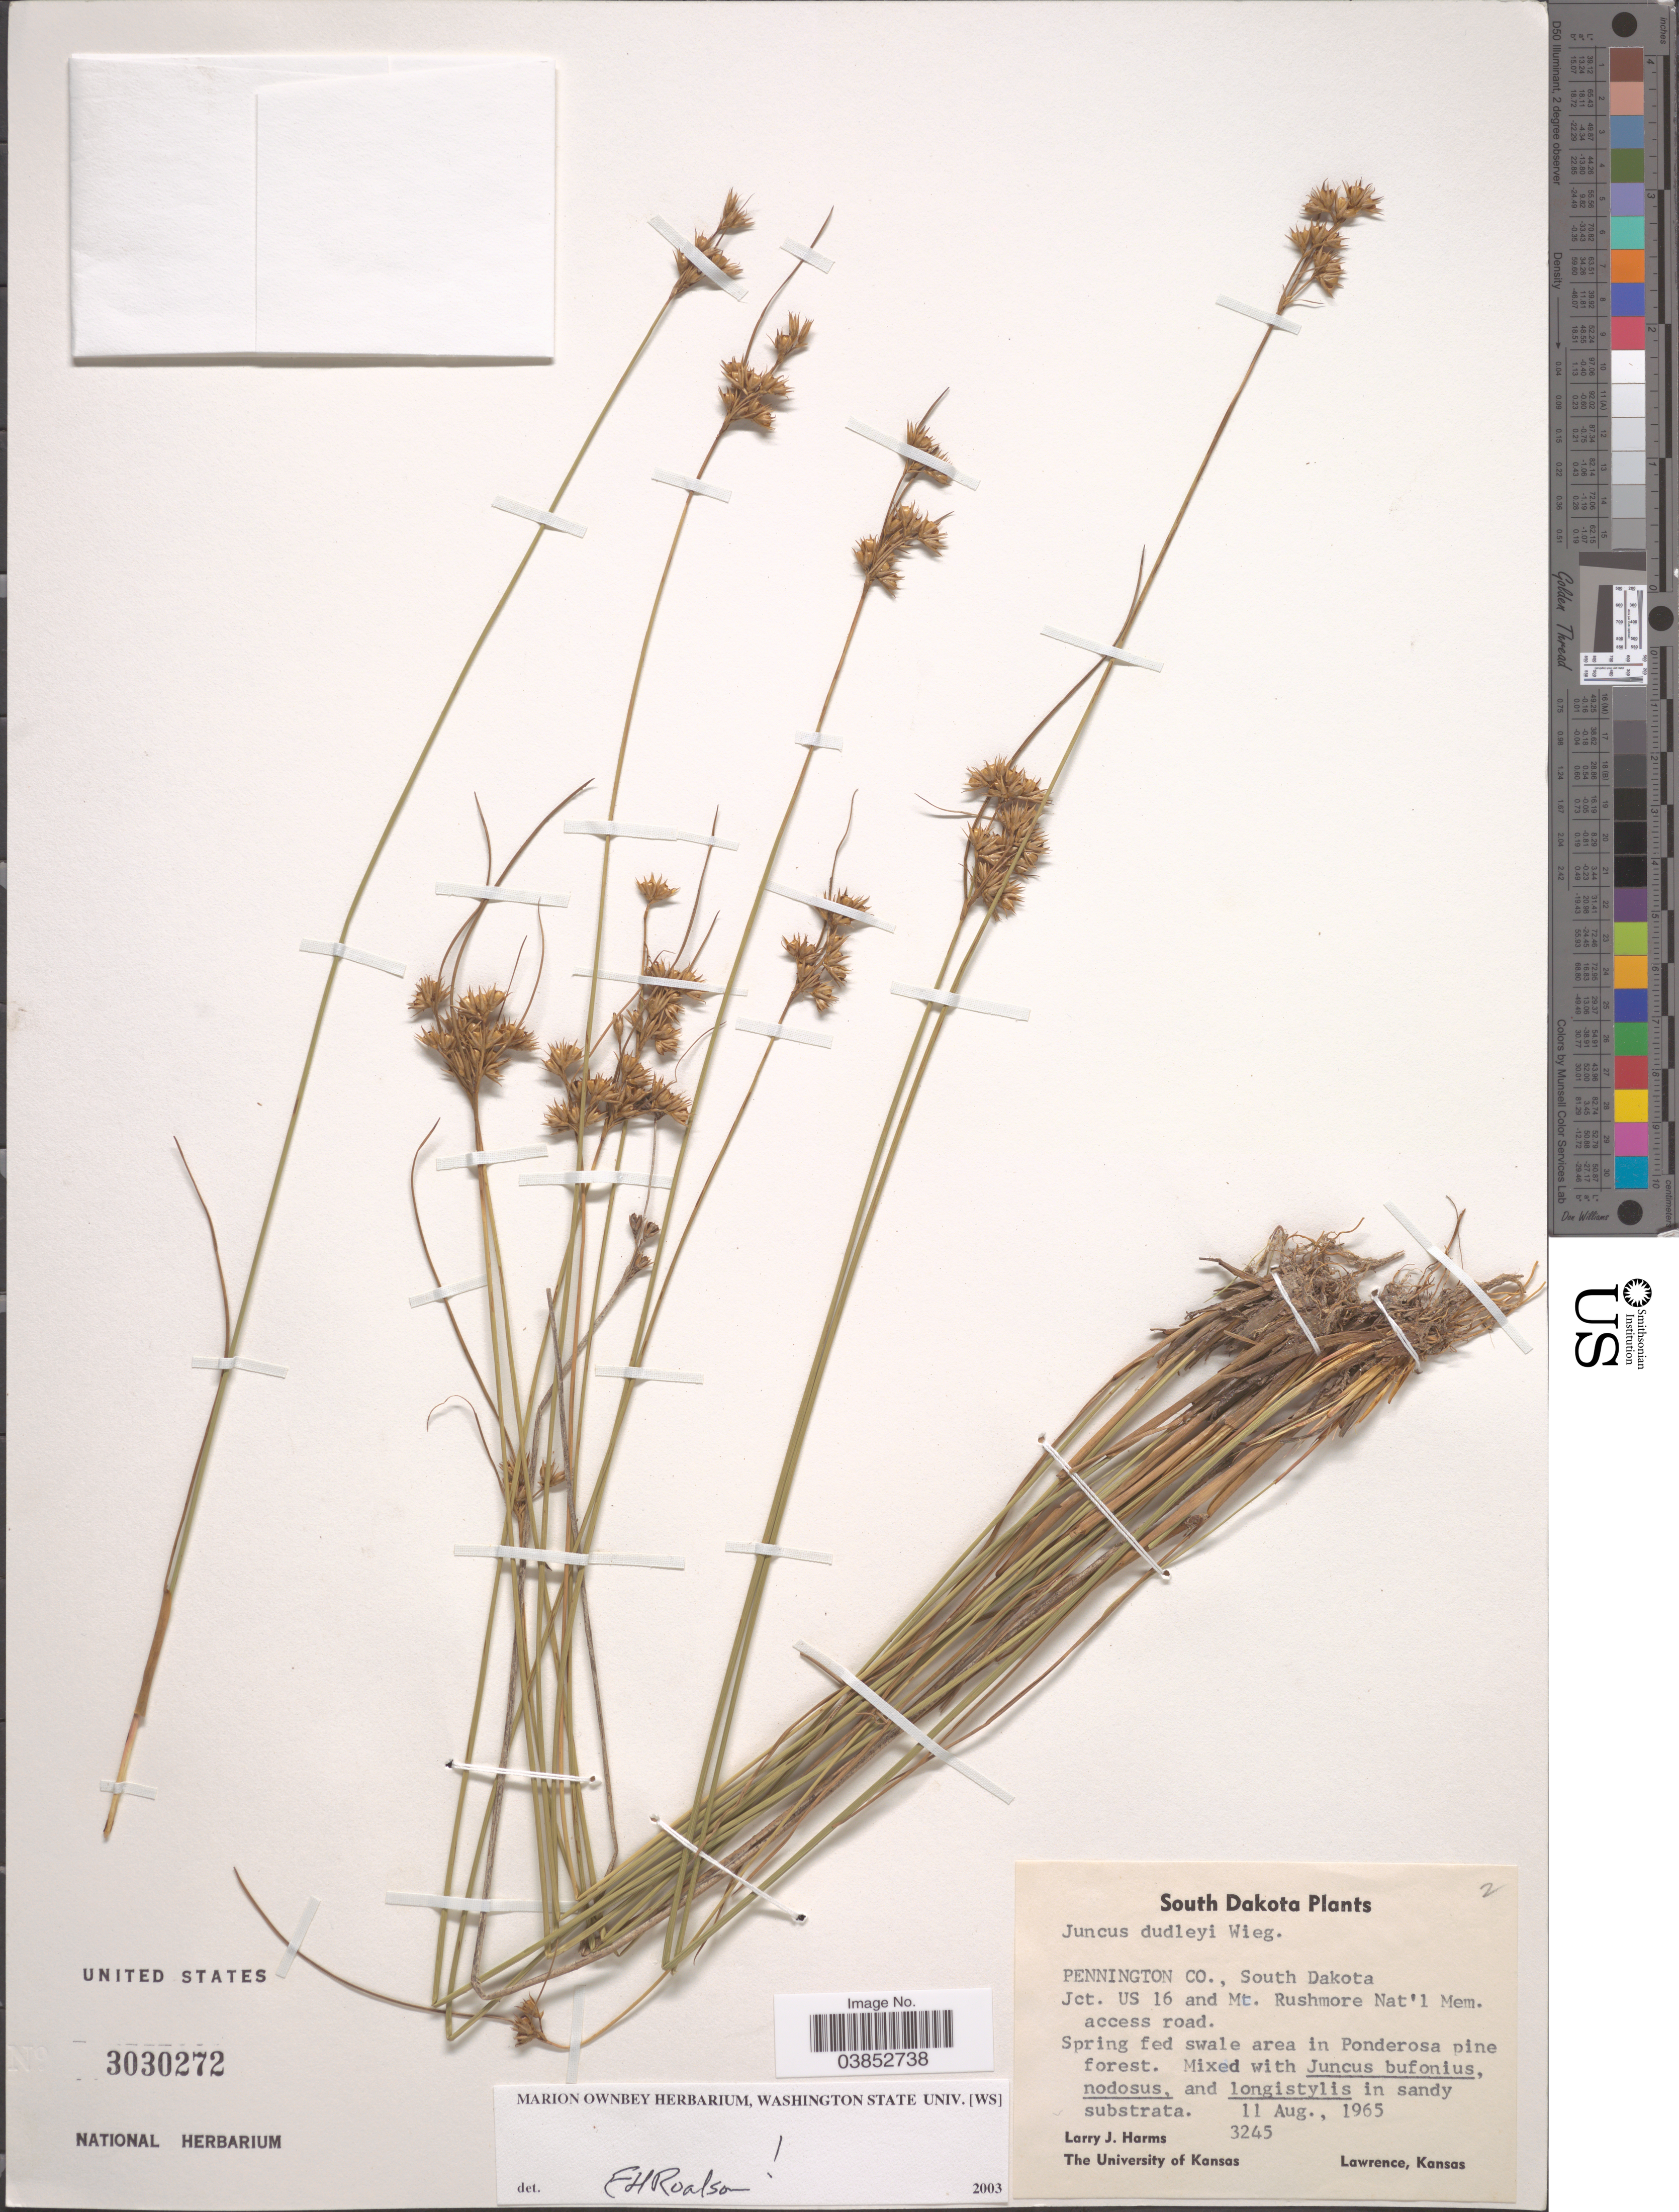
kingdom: Plantae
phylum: Tracheophyta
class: Liliopsida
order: Poales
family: Juncaceae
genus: Juncus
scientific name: Juncus dudleyi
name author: Wiegand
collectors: L. Harms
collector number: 3245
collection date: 1965-08-11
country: United States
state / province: South Dakota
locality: Pennington Co., South Dakota Jct. US 16 and Mt. Rushmore Nat'l Mem.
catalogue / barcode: US 3030272